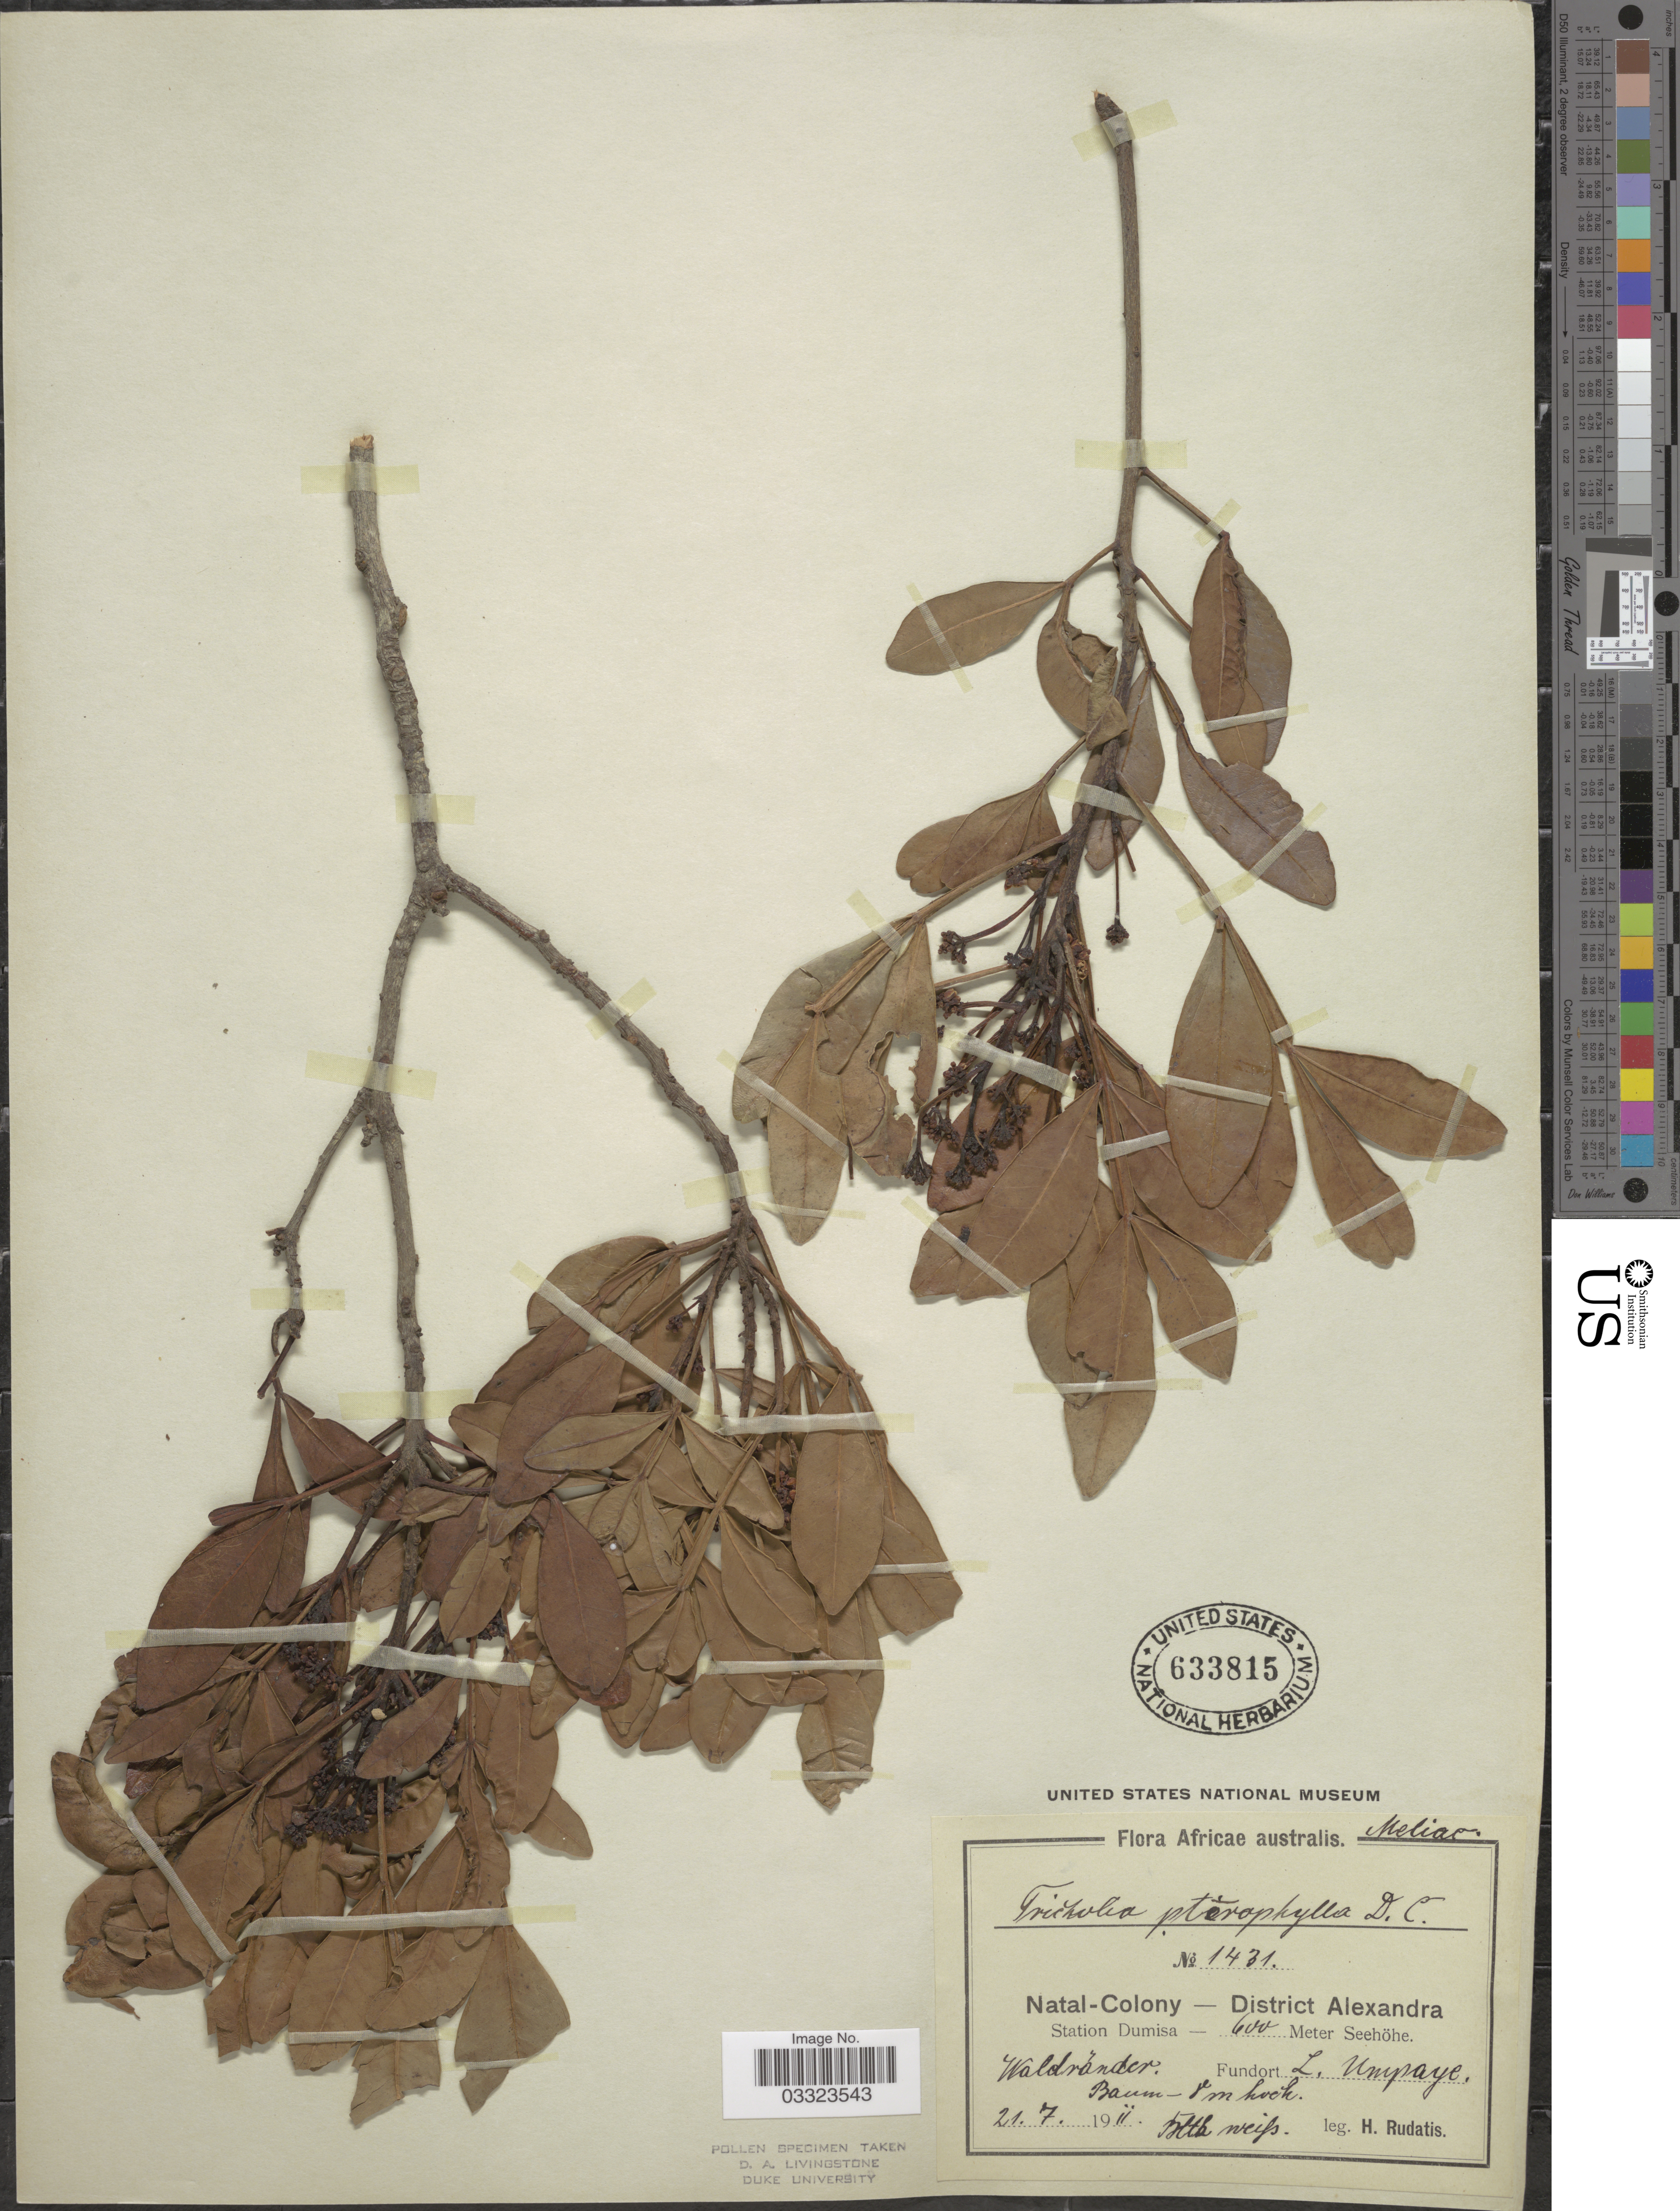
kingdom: Plantae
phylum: Tracheophyta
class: Magnoliopsida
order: Sapindales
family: Meliaceae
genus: Trichilia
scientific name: Trichilia pterophylla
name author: C. DC.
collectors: H. Rudatis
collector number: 1431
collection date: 1911-07-21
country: South Africa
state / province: KwaZulu-Natal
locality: Natal-Colony - District Alexandra. Station Dumisa. L. Umpaye. Wäldrander.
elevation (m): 600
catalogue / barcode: US 633815